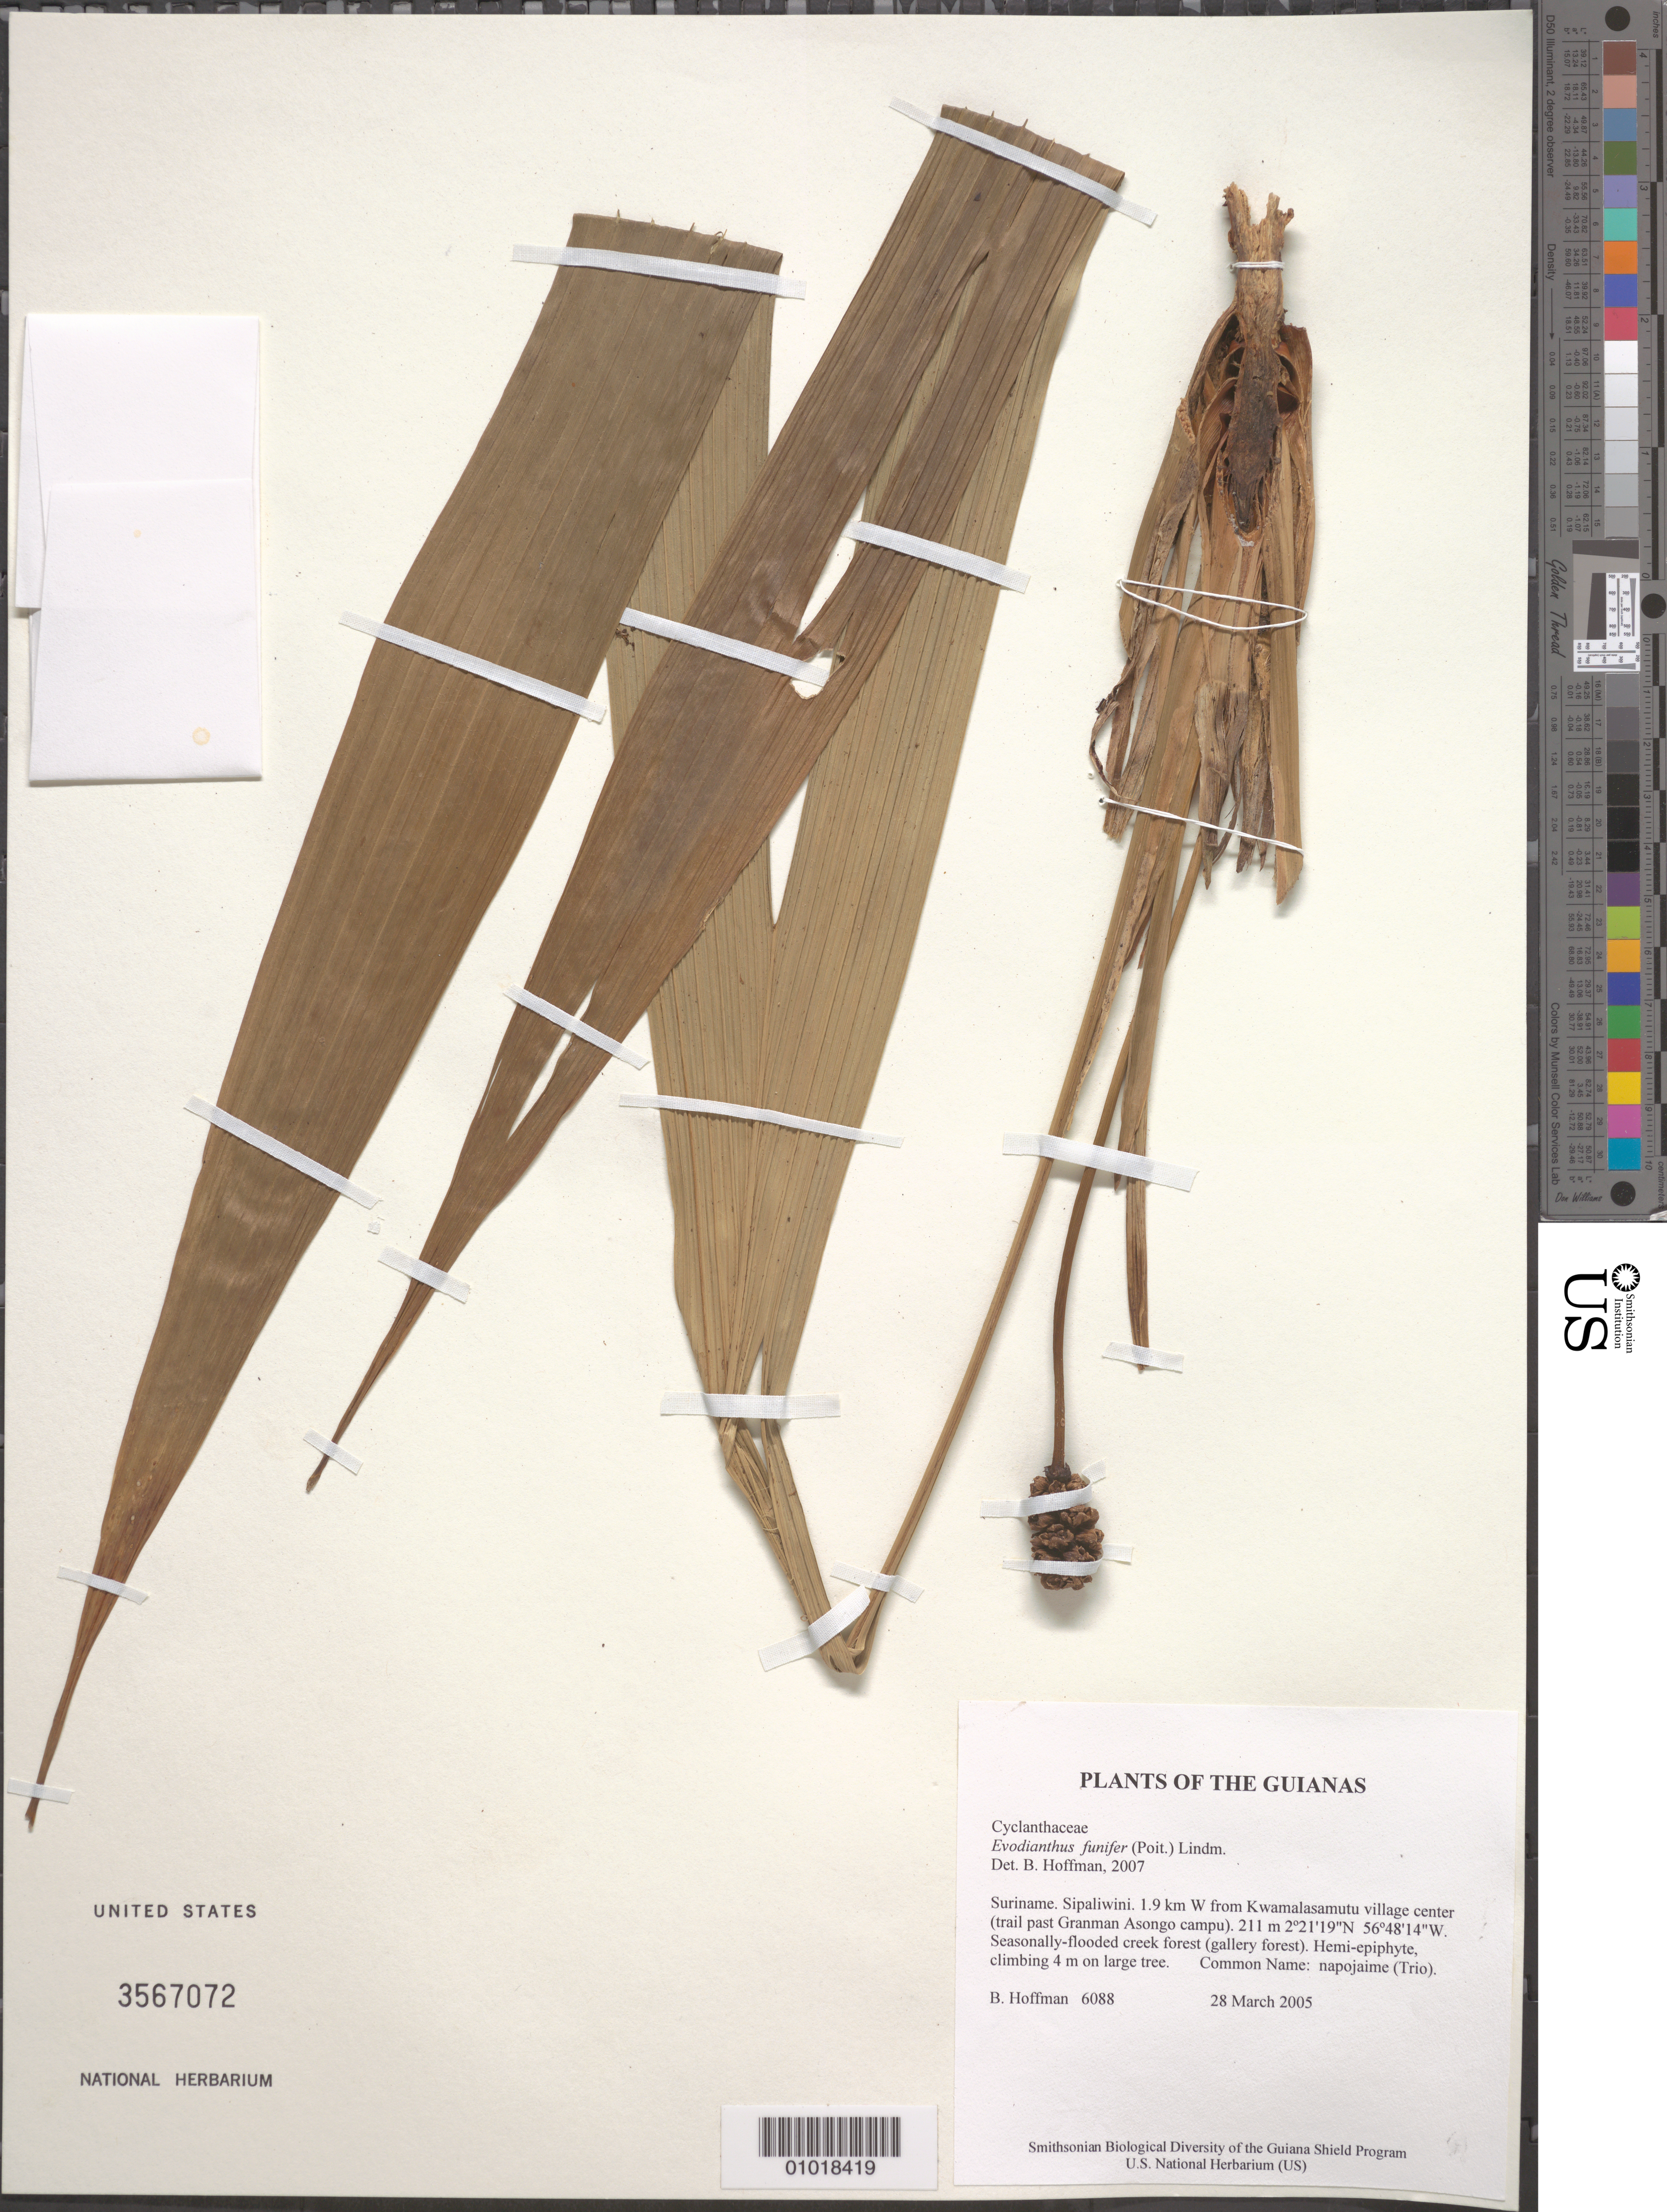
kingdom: Plantae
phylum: Tracheophyta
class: Liliopsida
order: Pandanales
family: Cyclanthaceae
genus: Evodianthus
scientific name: Evodianthus funifer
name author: (Poit.) Lindm.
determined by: Hoffman, B.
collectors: B. Hoffman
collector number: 6088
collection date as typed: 28 March 2005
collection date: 2005-03-28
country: Suriname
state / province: Sipaliwini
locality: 1.9 km W from Kwamalasamutu village center (trail past Granman Asongo campu)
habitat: Seasonally-flooded creek forest (gallery forest)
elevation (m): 211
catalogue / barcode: US 3567072